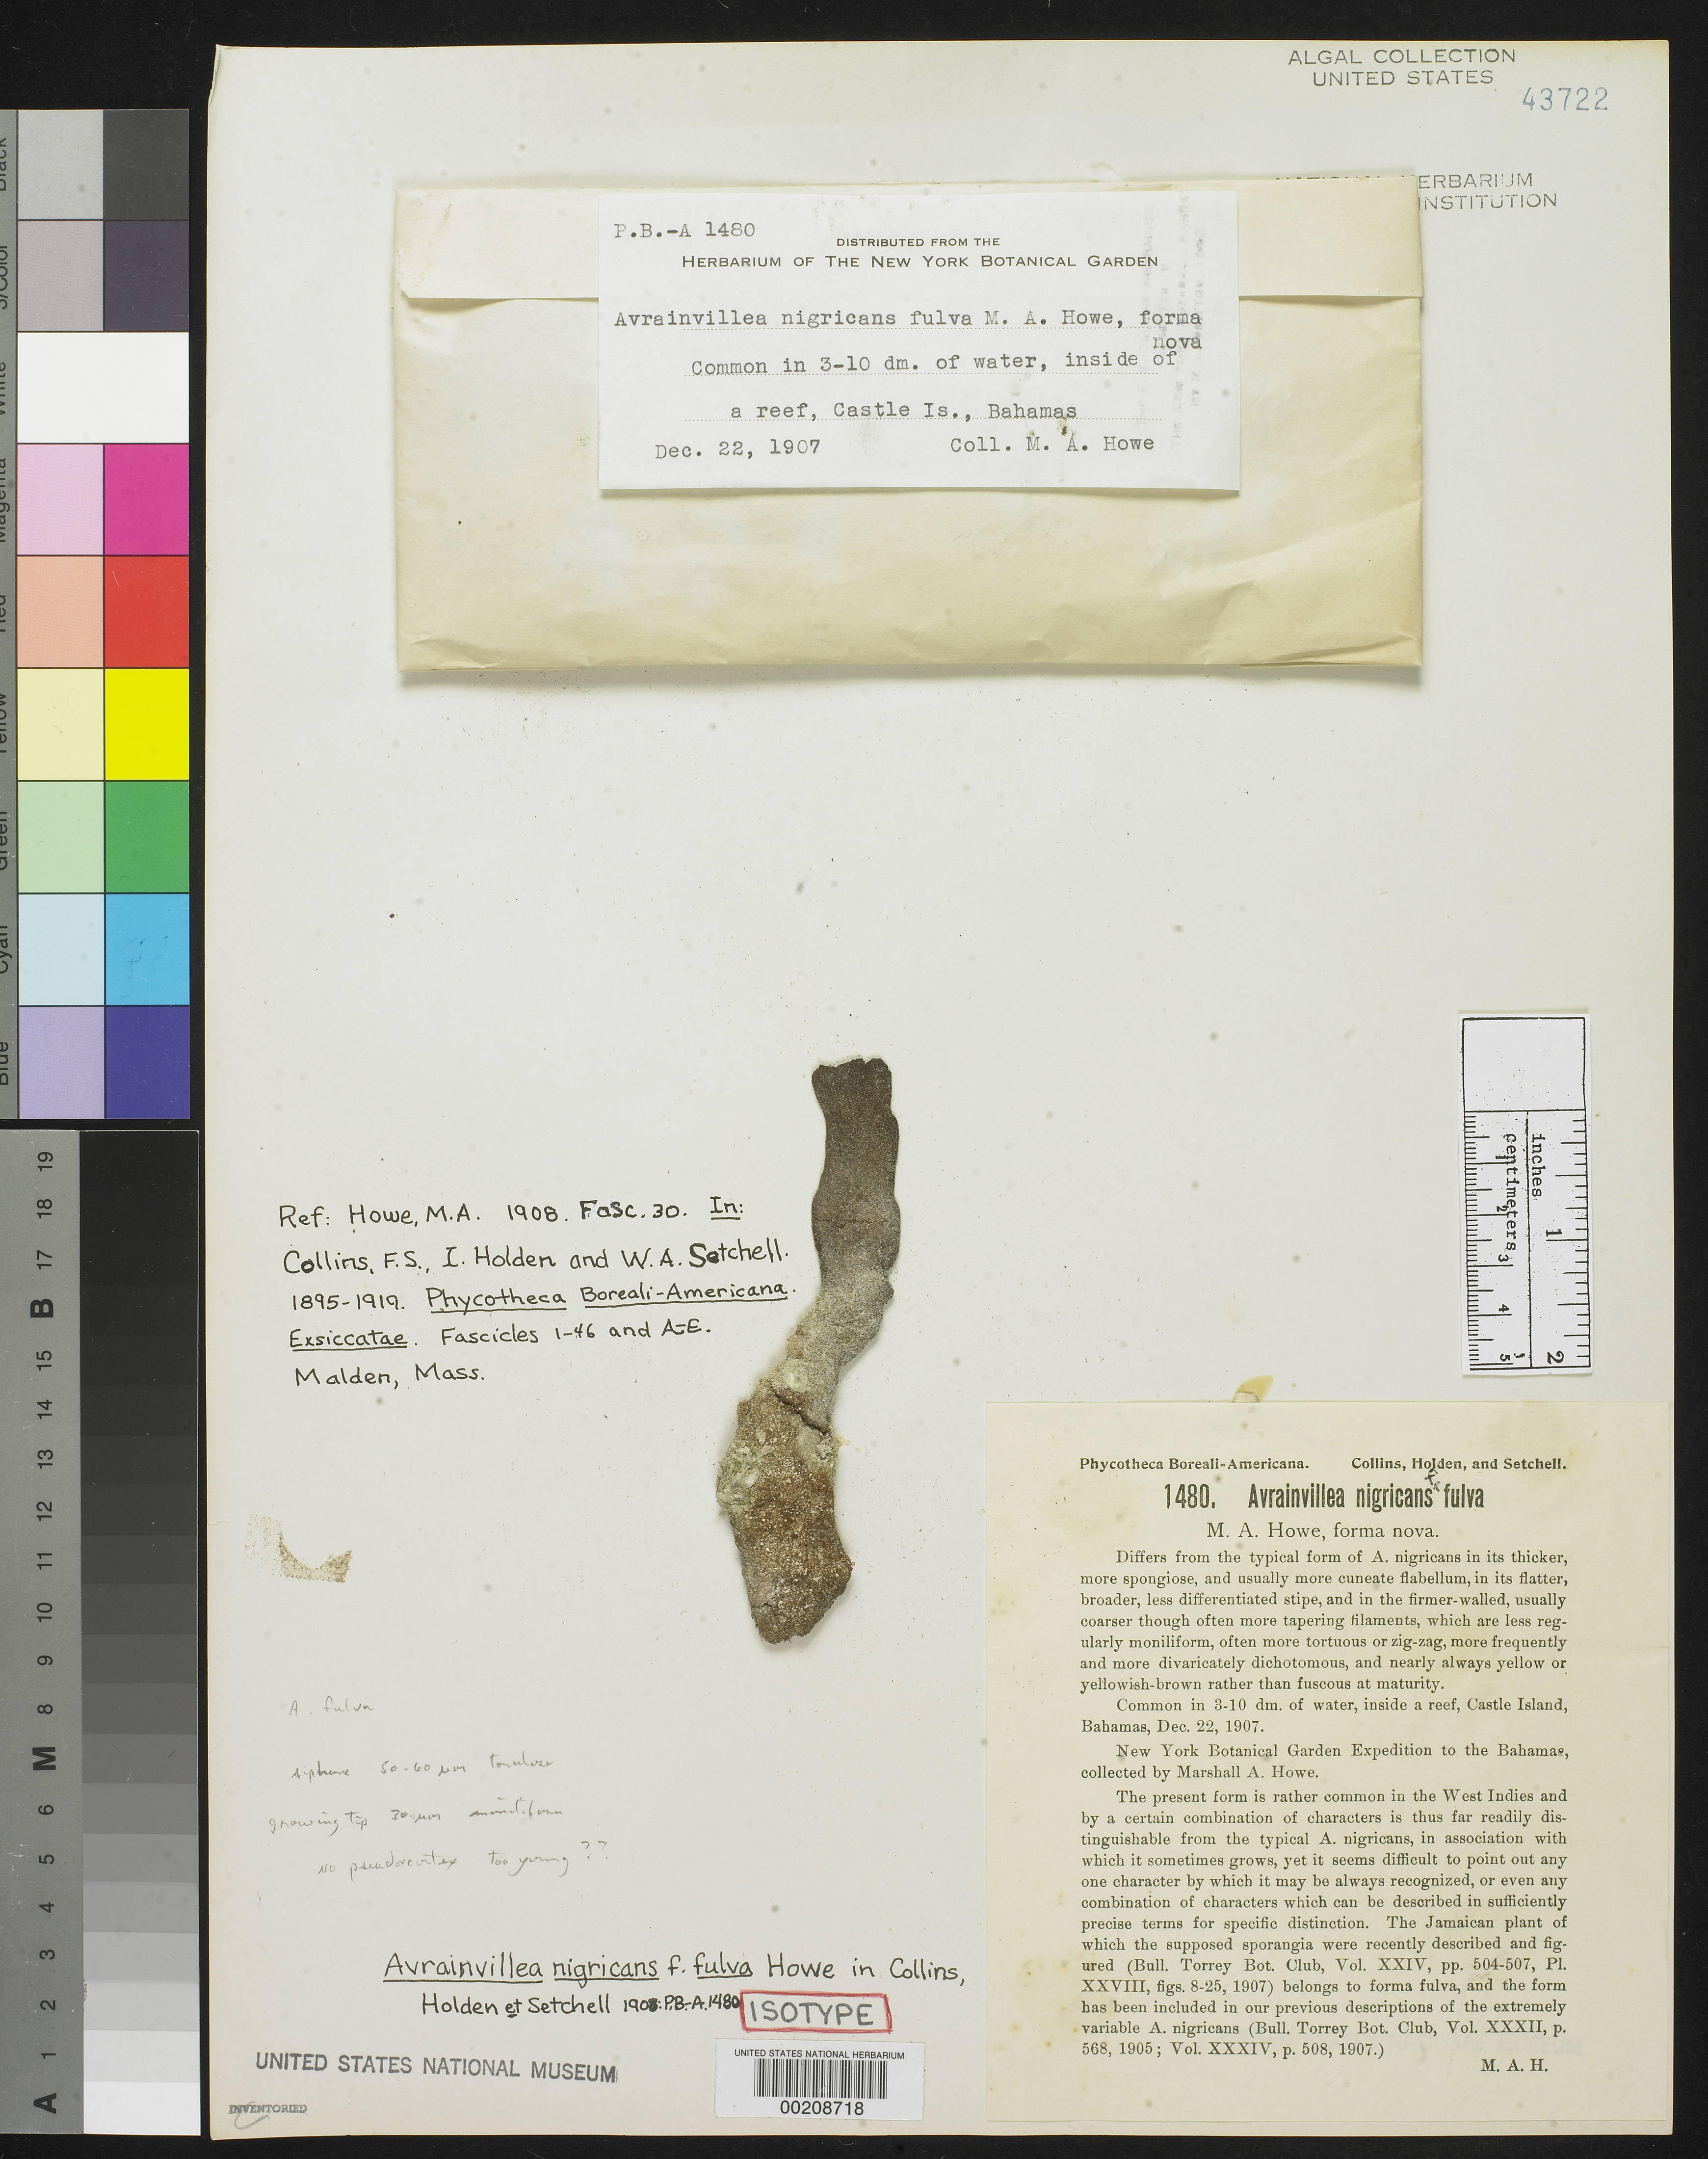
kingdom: Plantae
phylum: Chlorophyta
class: Ulvophyceae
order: Bryopsidales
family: Dichotomosiphonaceae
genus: Avrainvillea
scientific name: Avrainvillea nigricans f. fulva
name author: M. Howe in Collins et al.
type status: Isotype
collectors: M. A. Howe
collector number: PB-A 1480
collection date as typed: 22 Dec 1907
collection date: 1907-12-22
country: Bahamas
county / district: Acklins District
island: Castle Island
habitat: In 3-10 dm, inside reef.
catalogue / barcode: US 43722